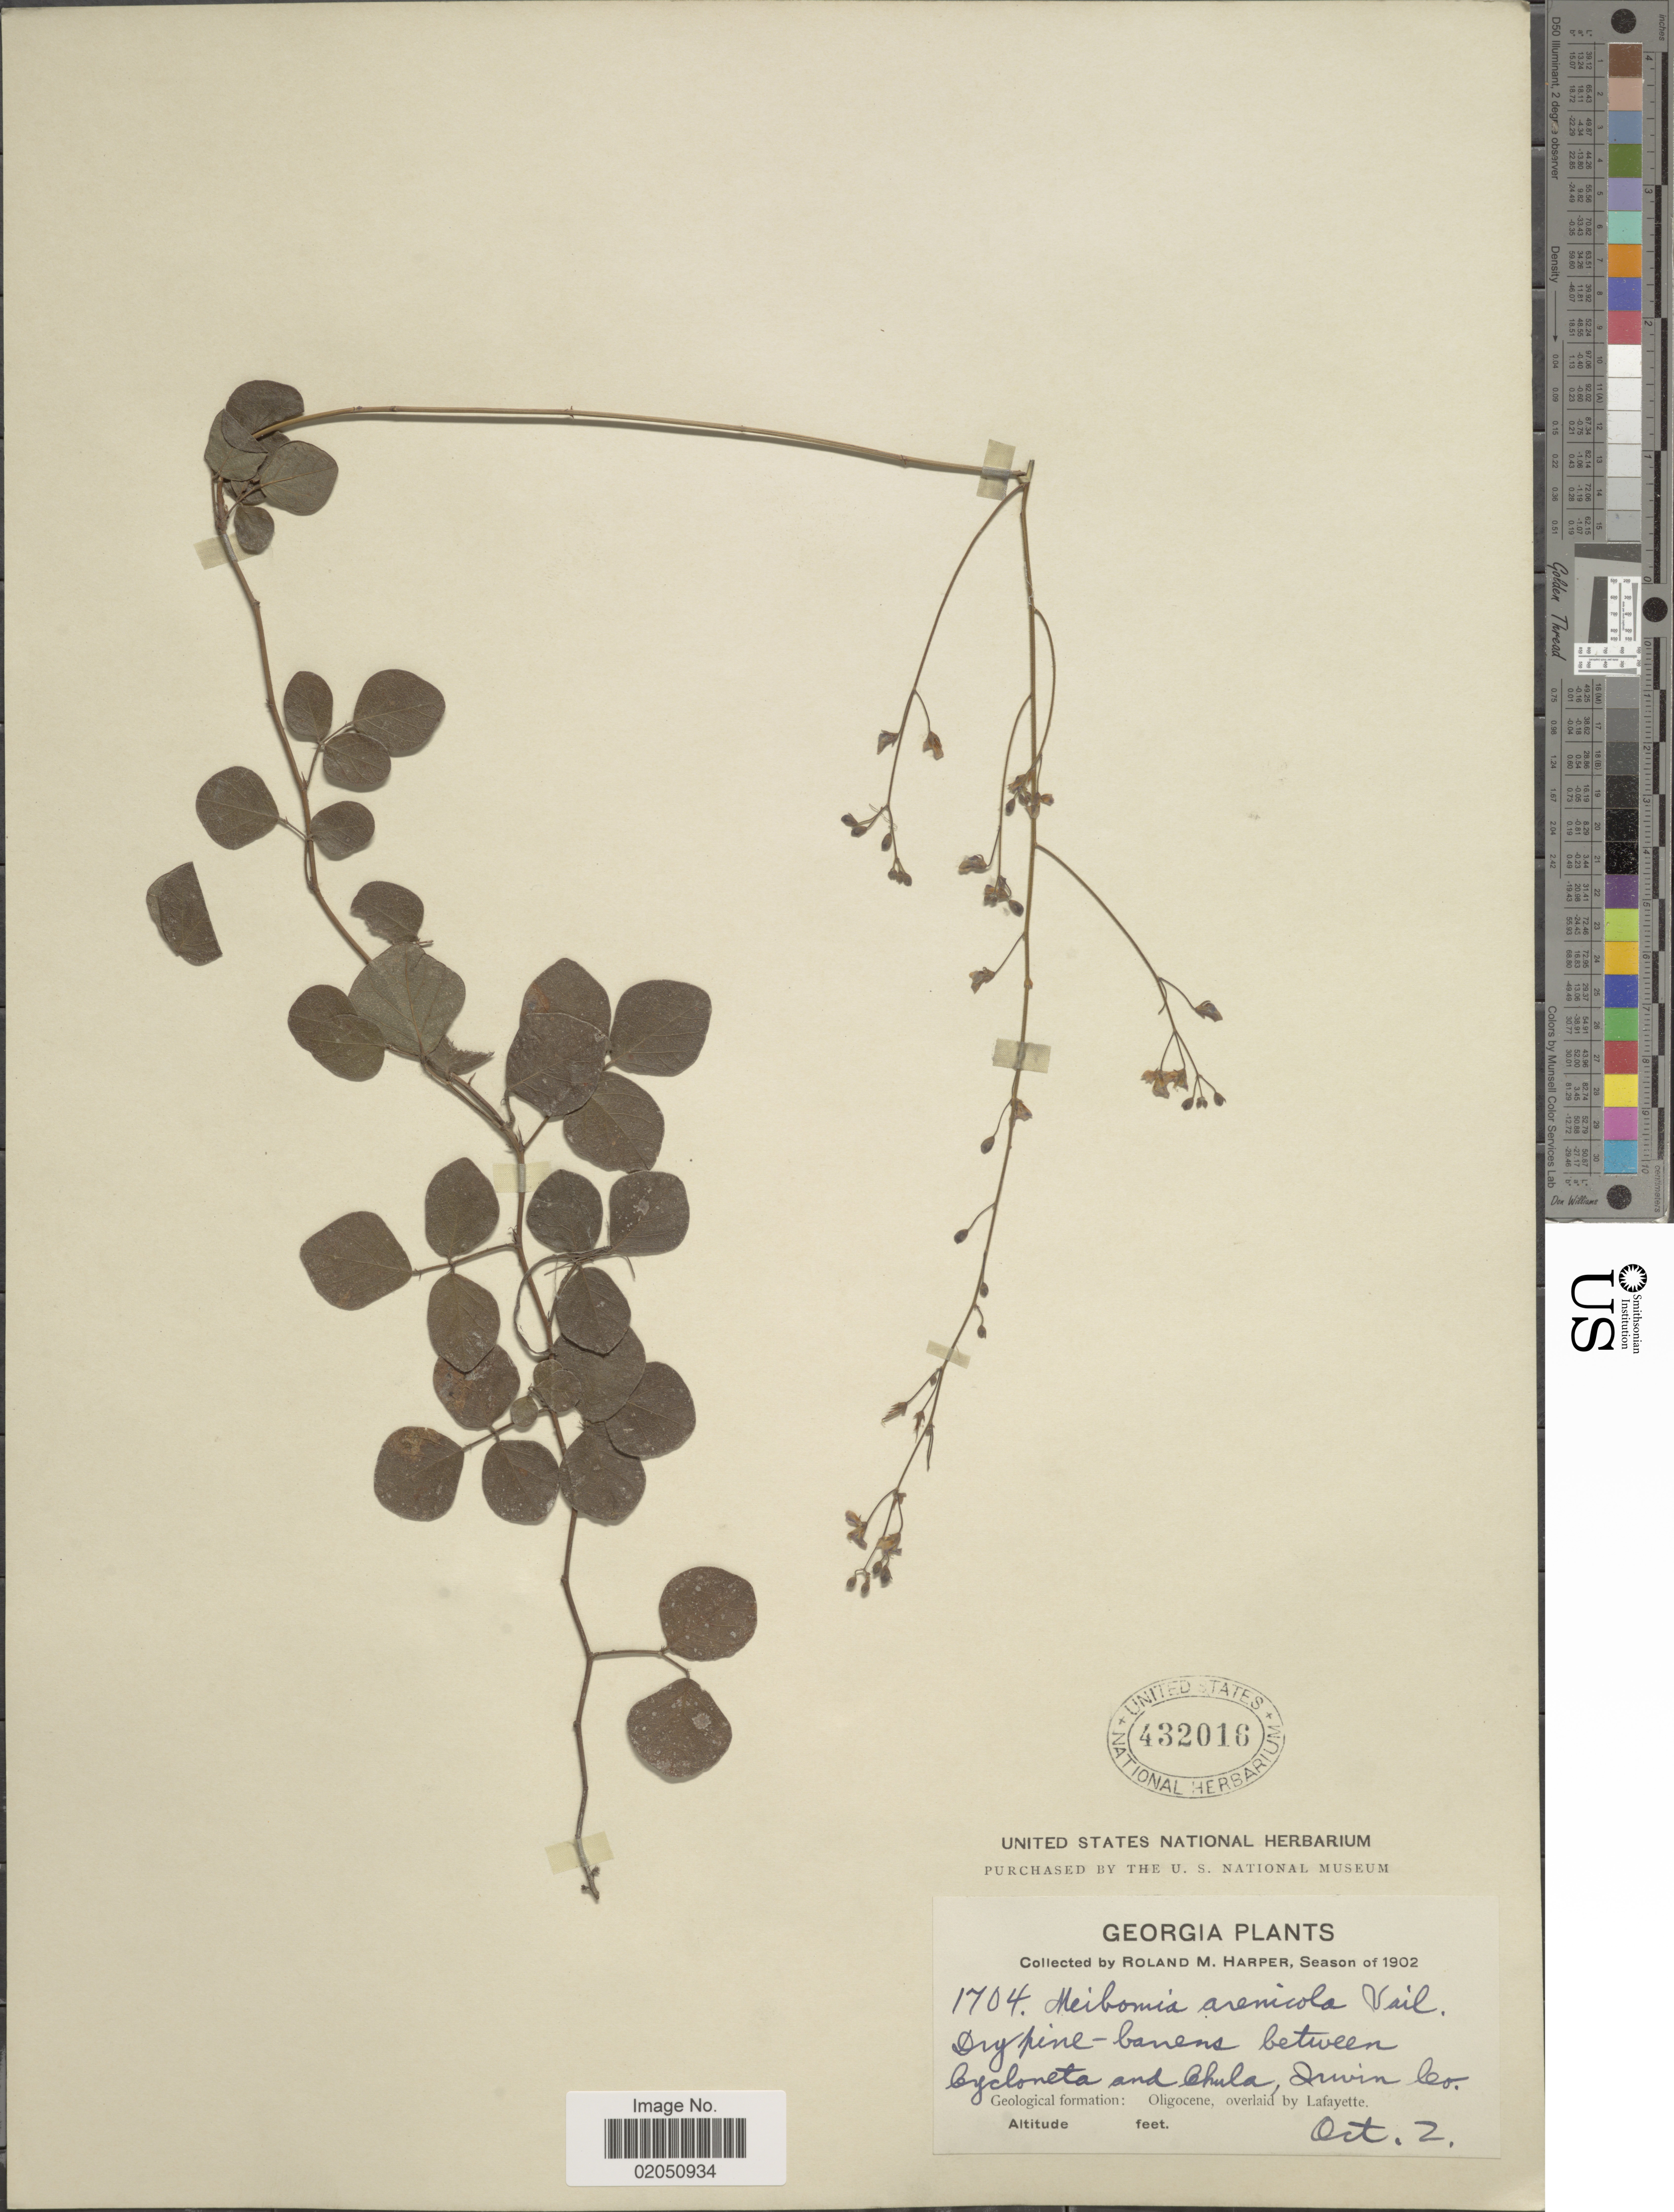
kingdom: Plantae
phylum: Tracheophyta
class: Magnoliopsida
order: Fabales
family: Fabaceae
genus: Desmodium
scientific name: Desmodium lineatum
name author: DC.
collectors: R. M. Harper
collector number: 1704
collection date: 1902-10-02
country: United States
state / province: Georgia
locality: Dry pine-barrens between Cycloneta and Chula, Irwin Co, Geological formation: Oligocene, overlaid by Lafayette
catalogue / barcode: US 432016